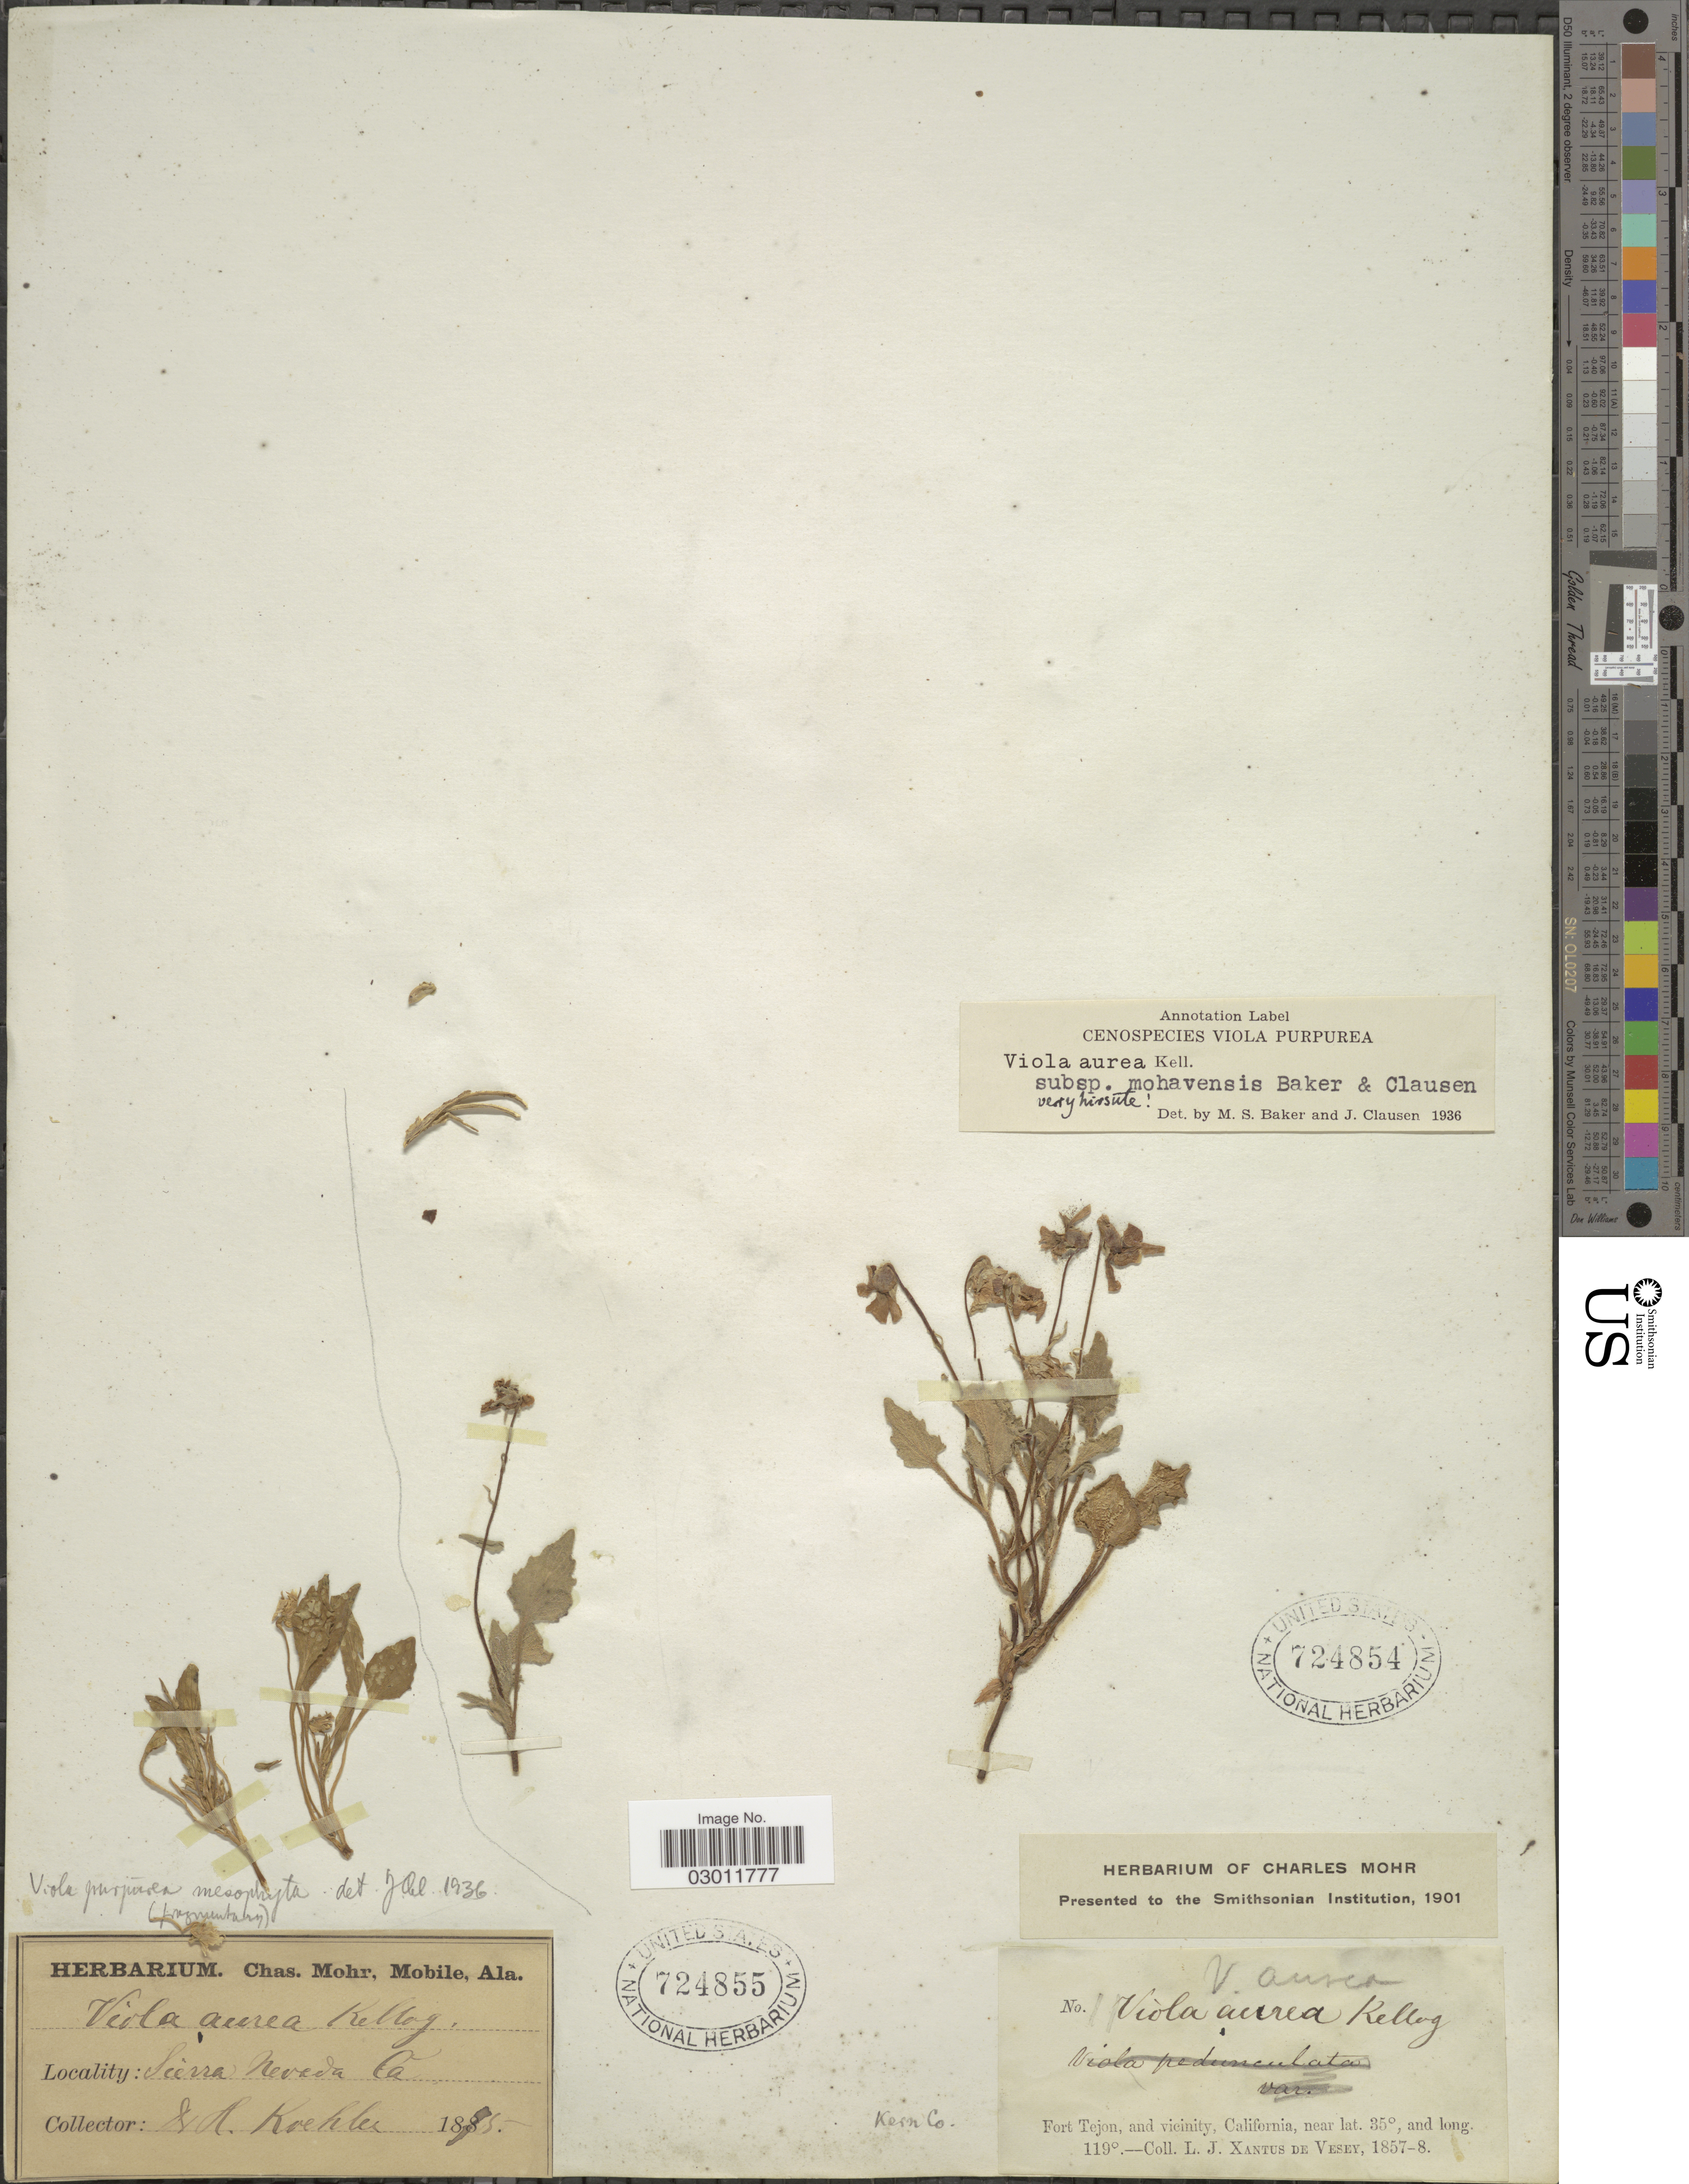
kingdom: Plantae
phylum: Tracheophyta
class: Magnoliopsida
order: Malpighiales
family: Violaceae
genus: Viola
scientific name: Viola aurea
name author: Kellogg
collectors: L. Koehler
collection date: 1895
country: United States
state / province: California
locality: Sierra Nevada.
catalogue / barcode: US 724855